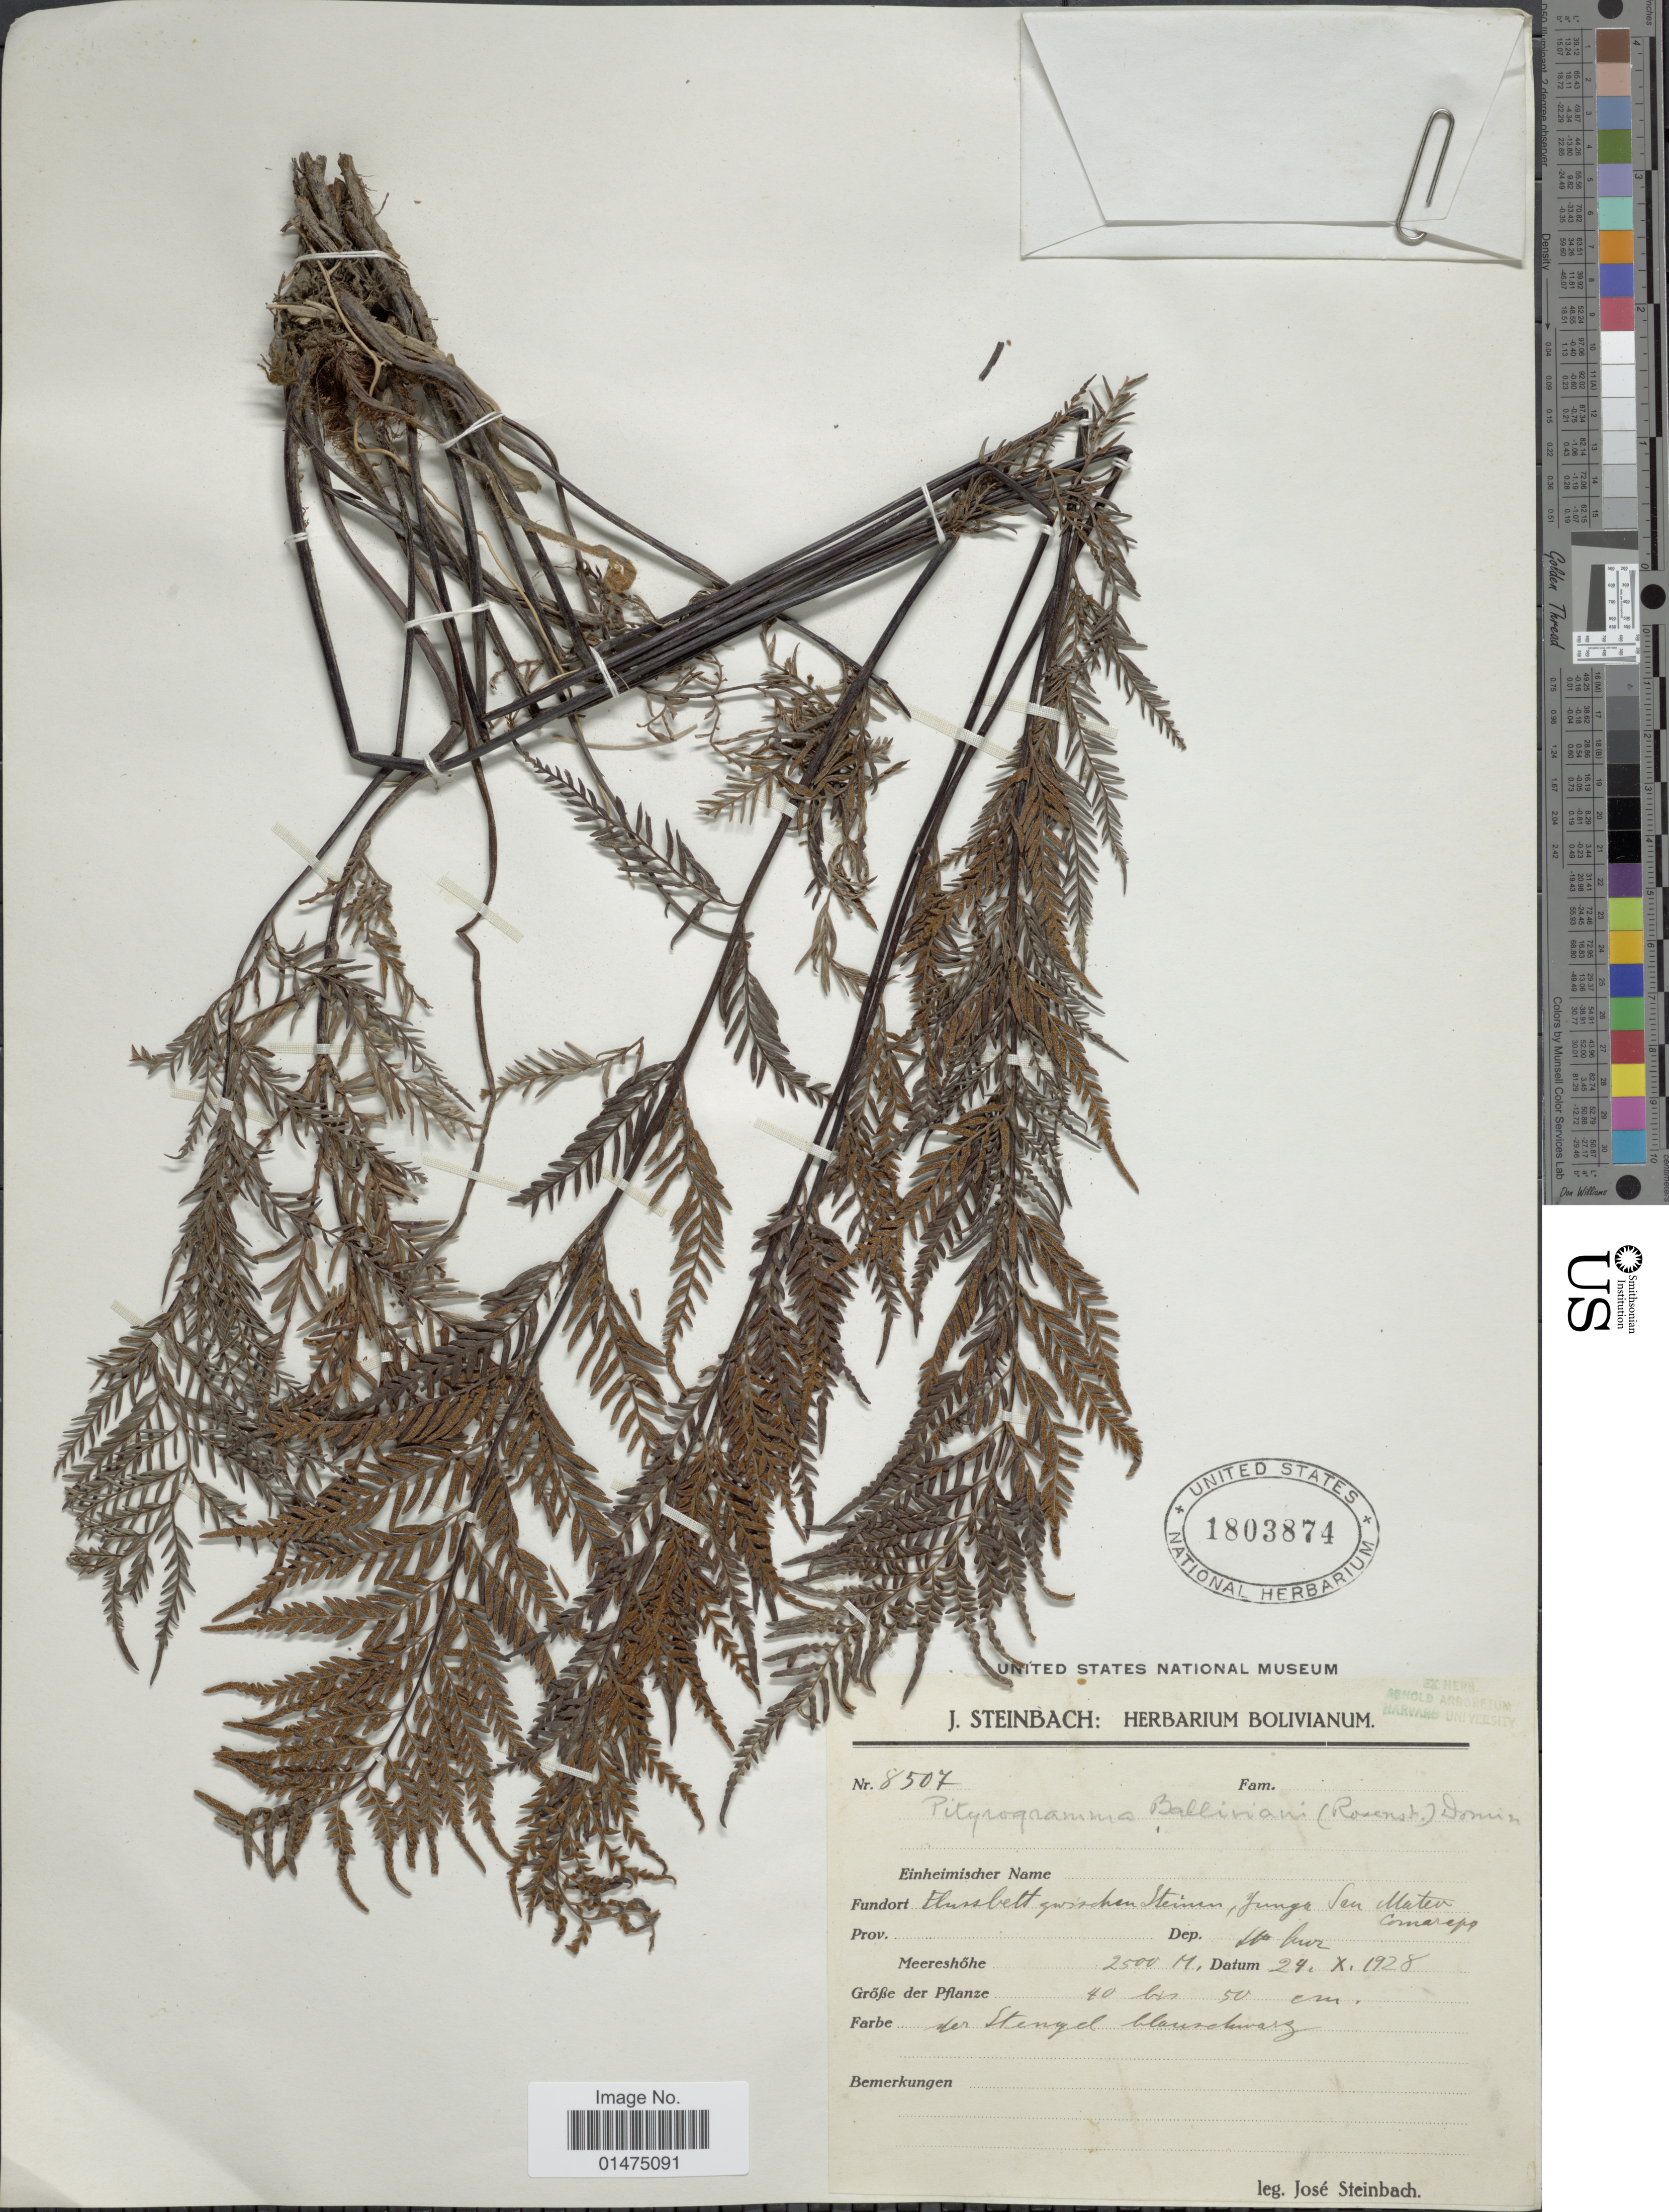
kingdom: Plantae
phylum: Tracheophyta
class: Polypodiopsida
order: Polypodiales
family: Pteridaceae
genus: Pityrogramma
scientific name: Pityrogramma ochracea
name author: (C. Presl) Domin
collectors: J. Steinbach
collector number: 8507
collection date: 1928-10-24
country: Bolivia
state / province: Santa Cruz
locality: Flusbett gwischen Steinmin, Yungas de San Mateo, Comarapa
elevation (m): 2500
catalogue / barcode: US 1803874